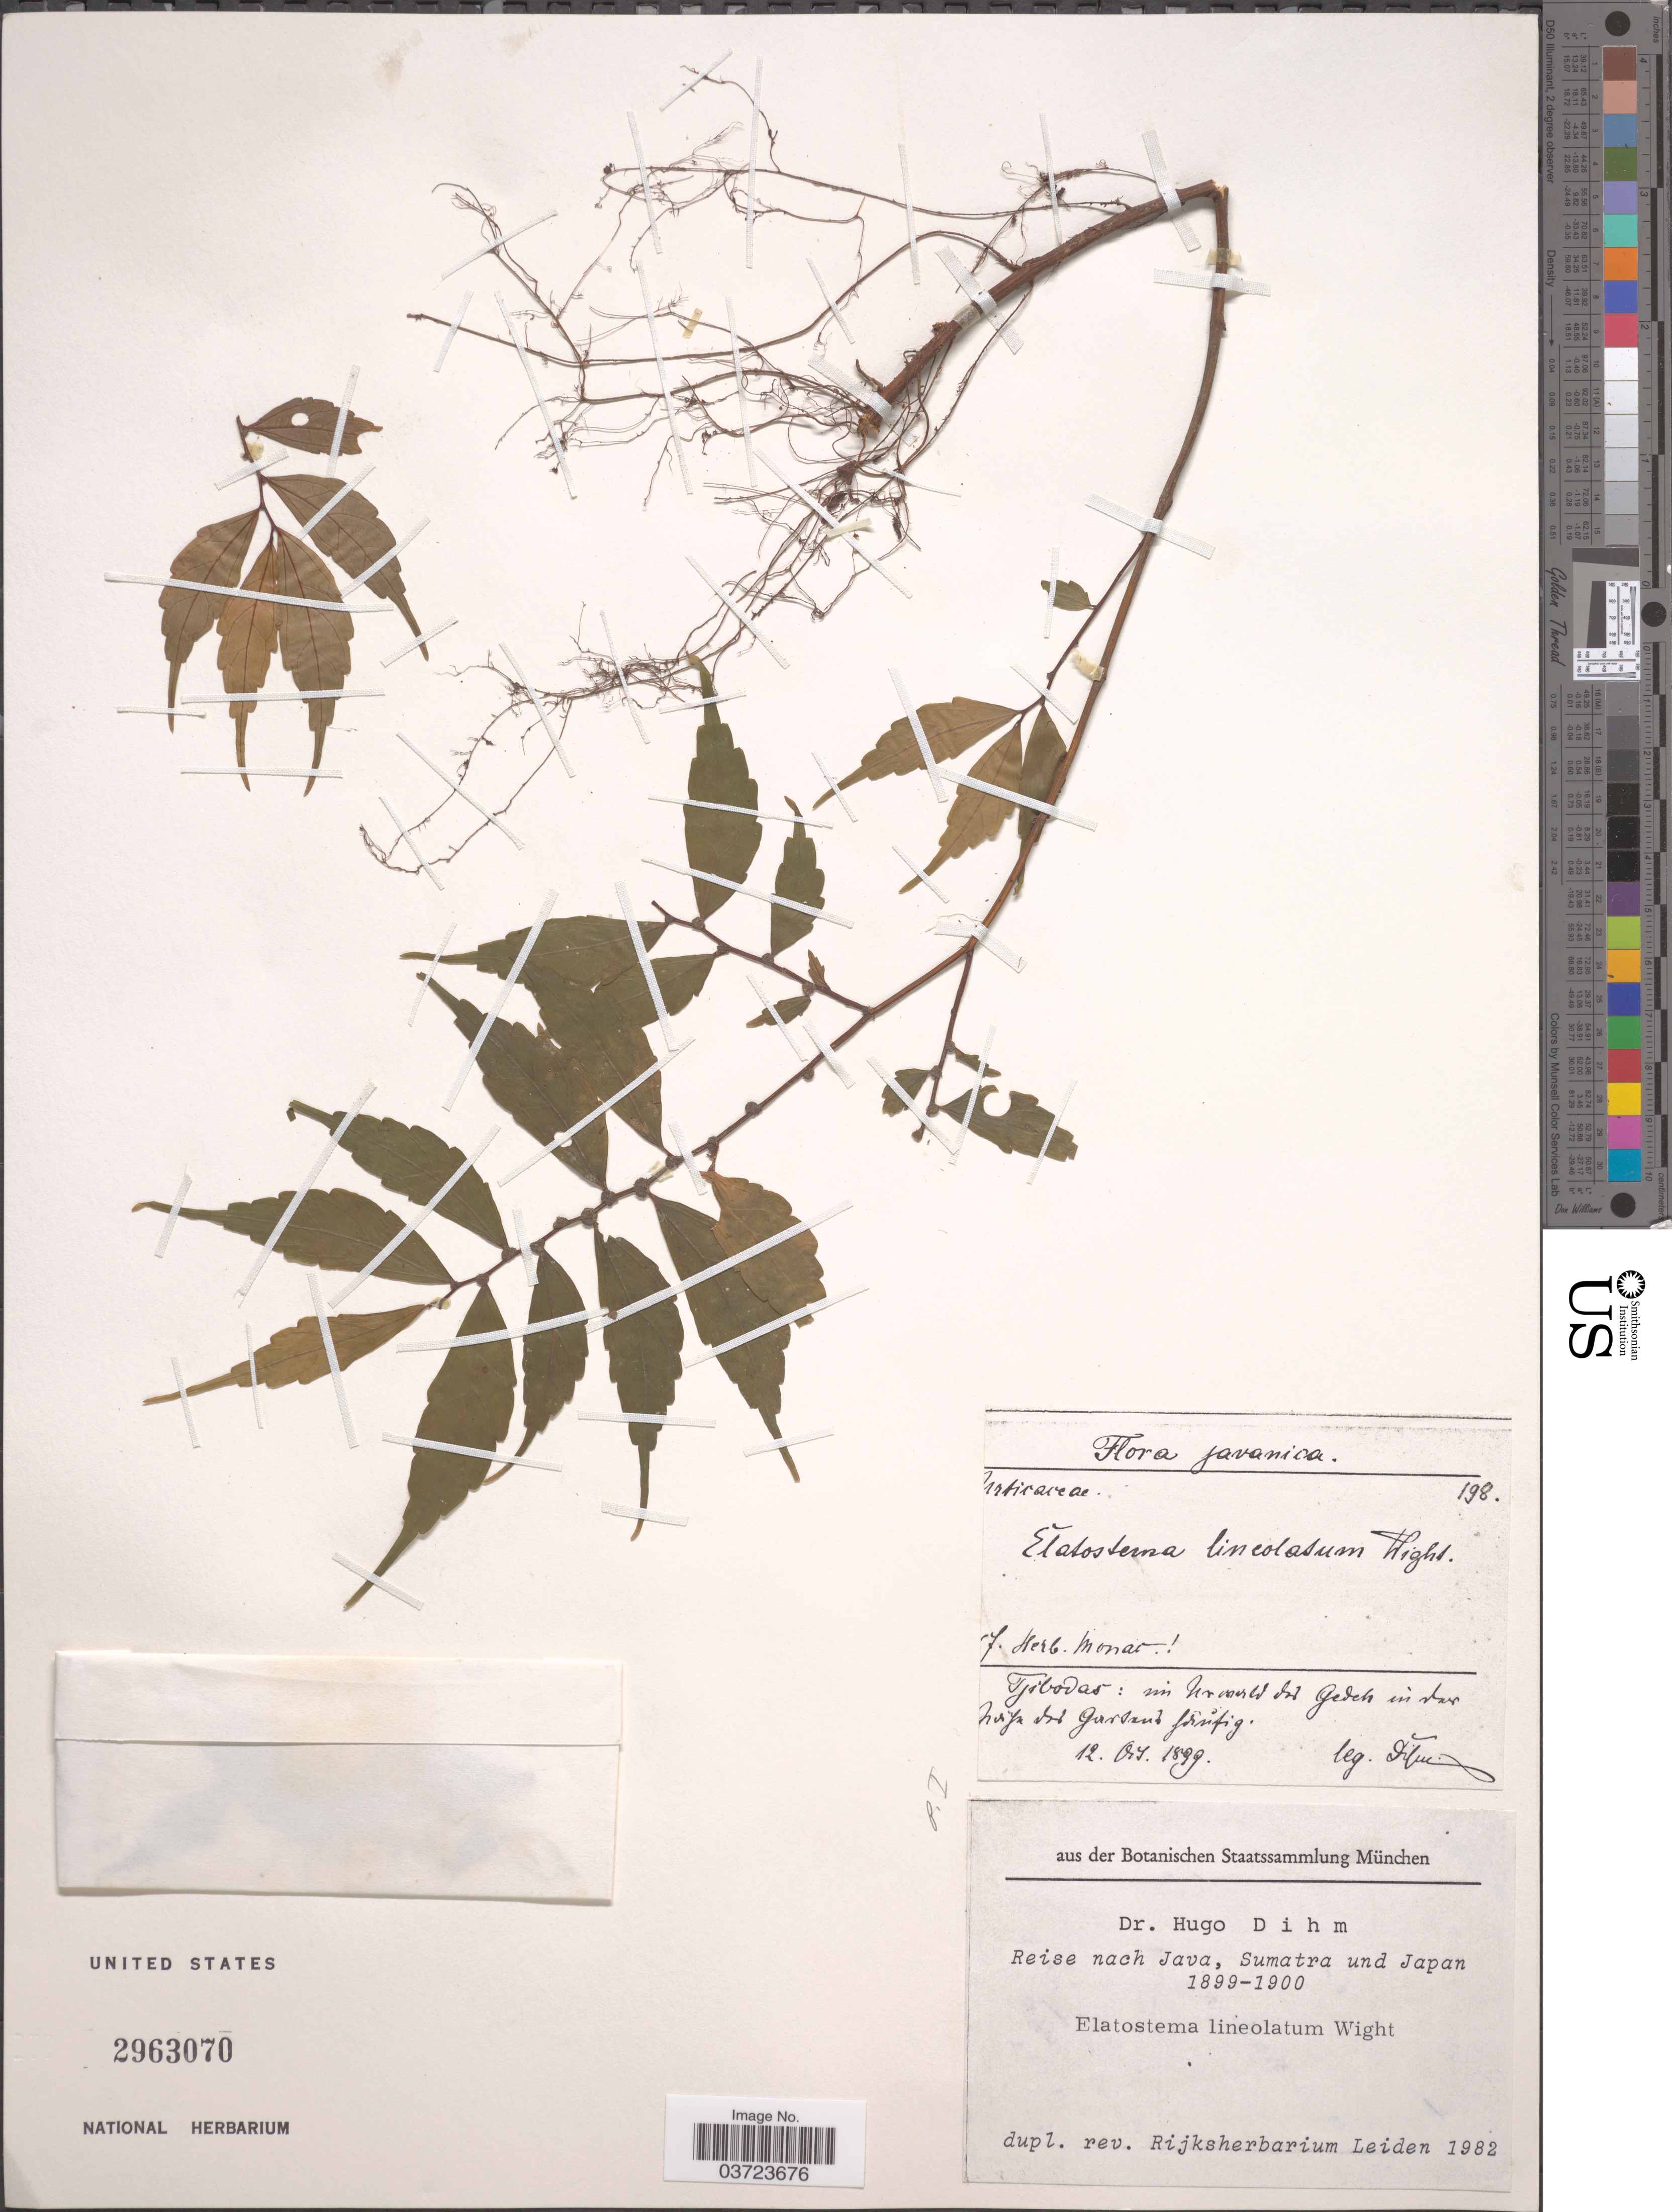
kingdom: Plantae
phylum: Tracheophyta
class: Magnoliopsida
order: Rosales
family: Urticaceae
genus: Elatostema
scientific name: Elatostema lineolatum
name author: Wight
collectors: -. Piquet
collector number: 198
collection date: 1899-10-12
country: Indonesia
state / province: Java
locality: Javanica. Tjibodar: im [illegible text] Gedeh [illegible text] Gardens[interpreted] frutig.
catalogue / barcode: US 2963070